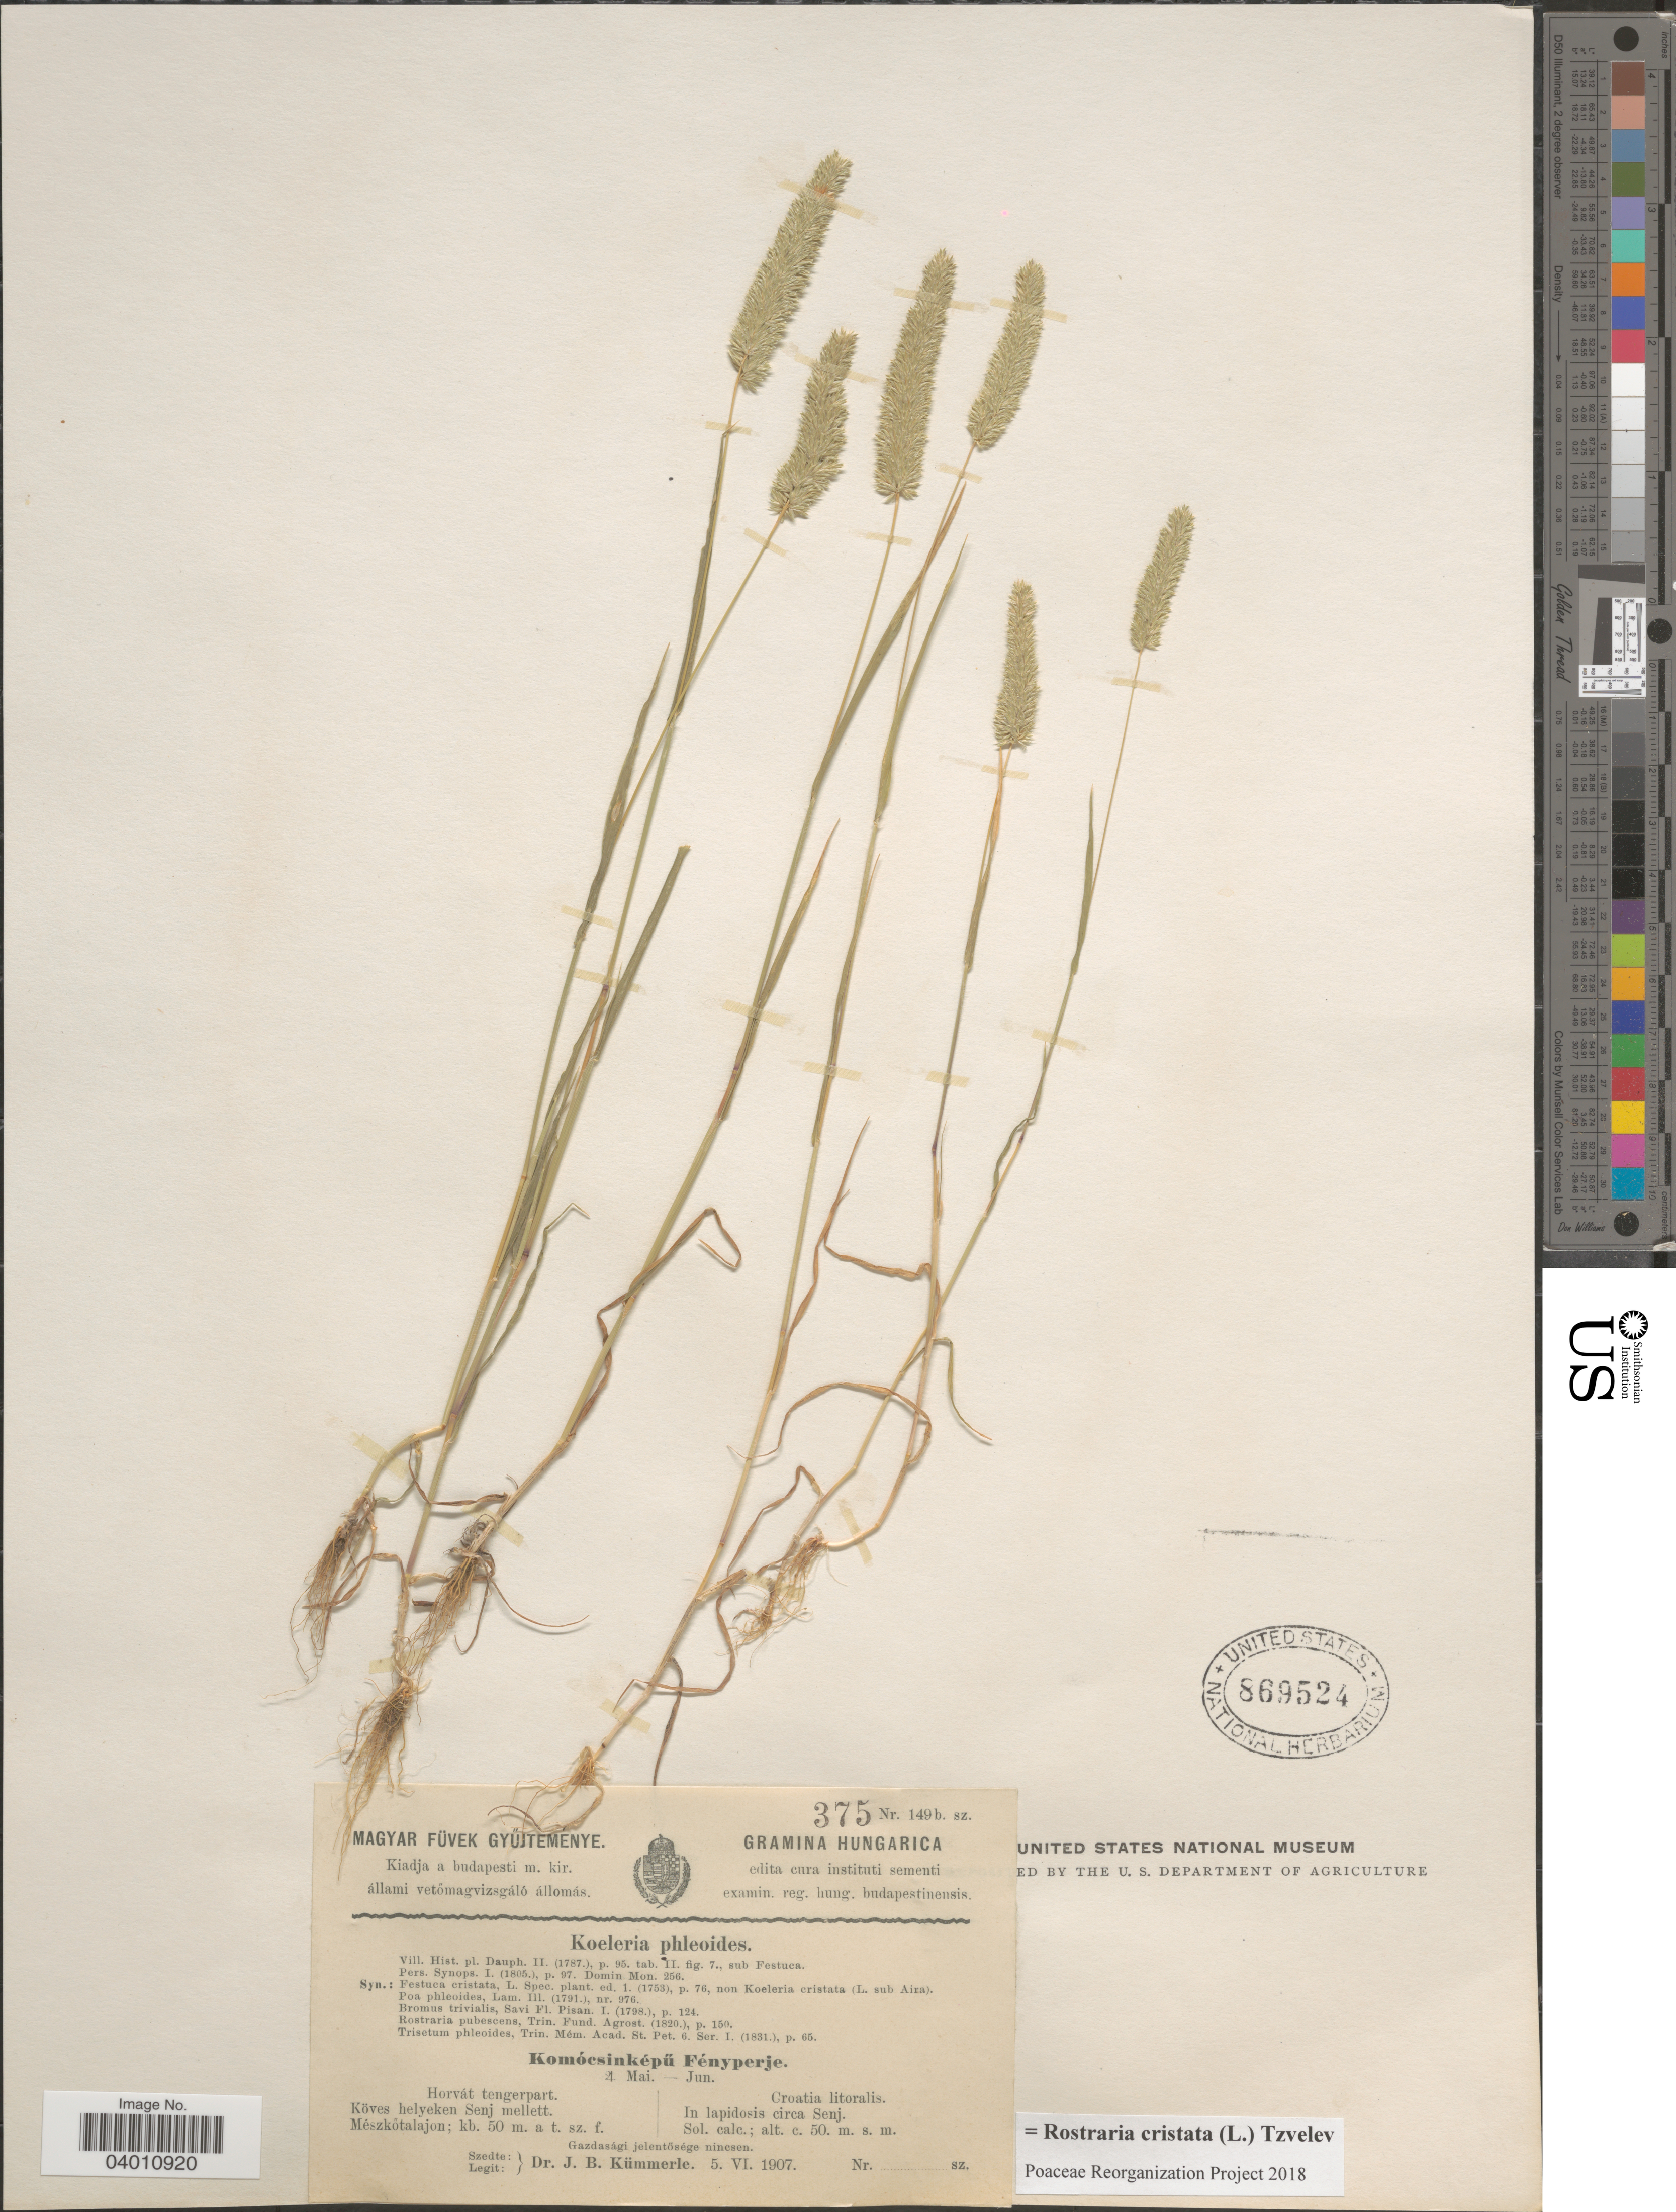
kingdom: Plantae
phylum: Tracheophyta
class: Liliopsida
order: Poales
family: Poaceae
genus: Rostraria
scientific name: Rostraria cristata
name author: (L.) Tzvelev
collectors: J. Kummerle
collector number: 375/149b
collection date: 1907-06-05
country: Croatia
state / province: Lika-Senj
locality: Croatia litoralis. In lapidosis circa Senj.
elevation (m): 50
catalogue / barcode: US 869524